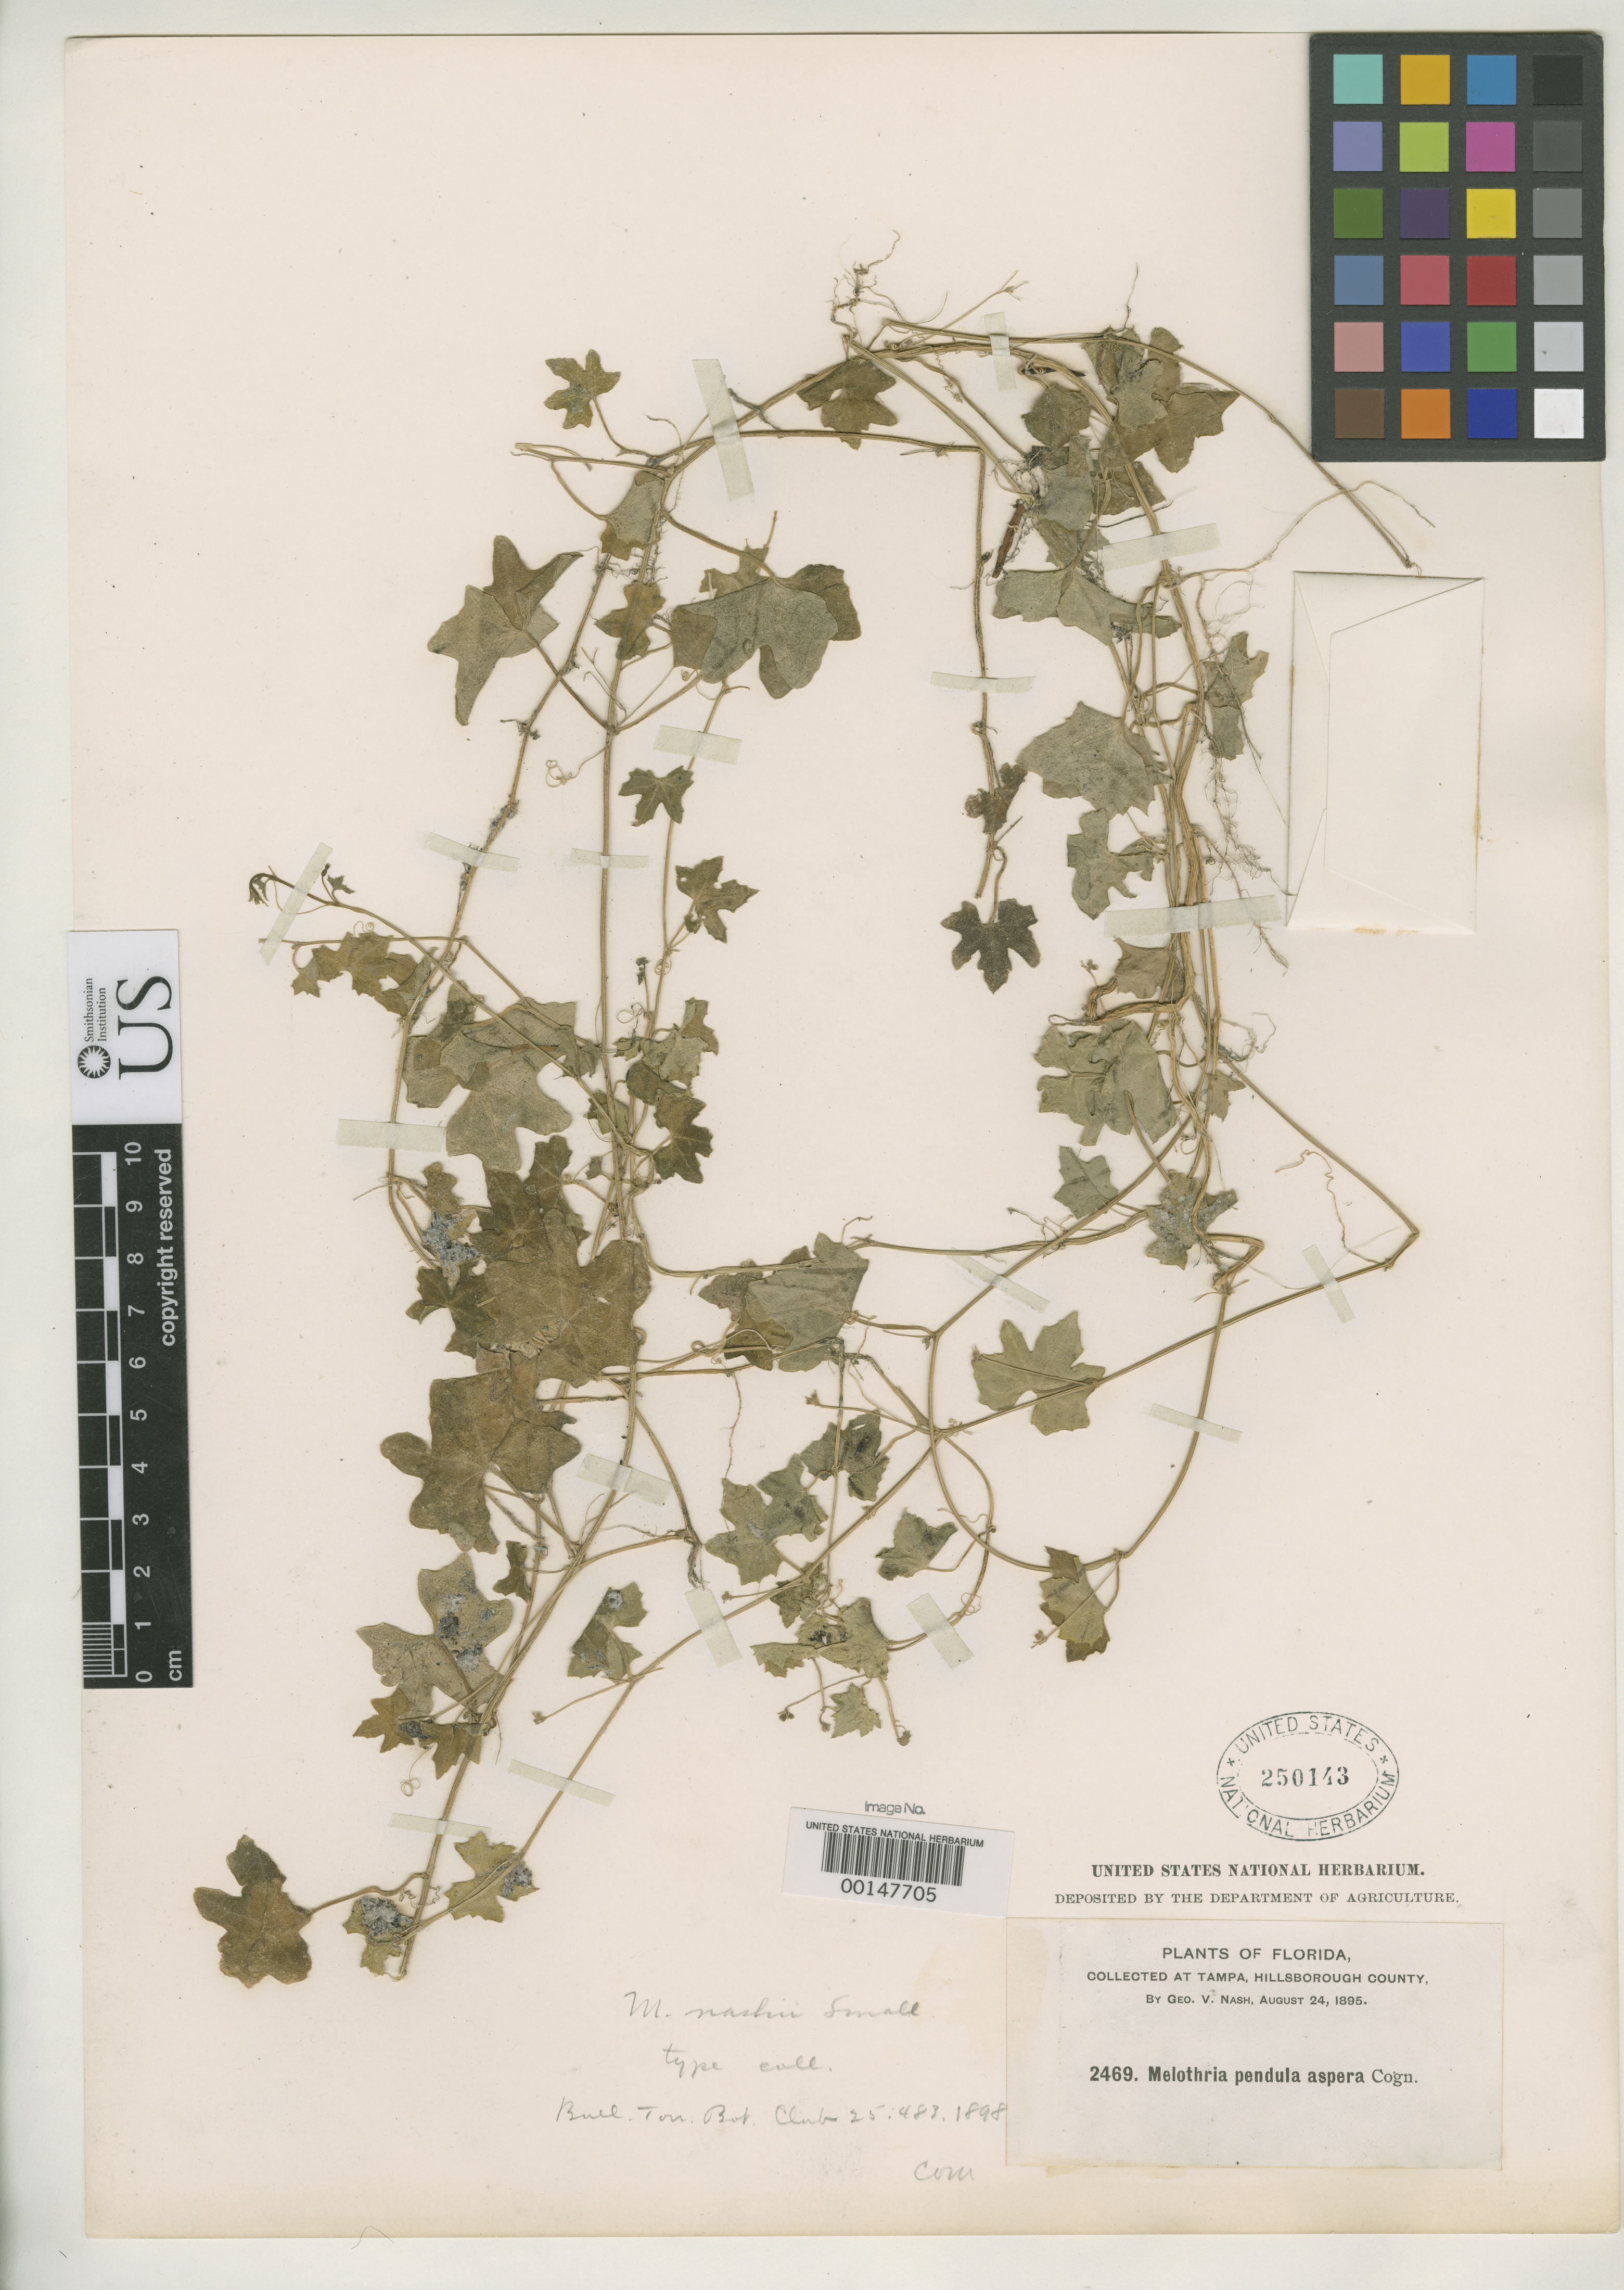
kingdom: Plantae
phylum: Tracheophyta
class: Magnoliopsida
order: Cucurbitales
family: Cucurbitaceae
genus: Melothria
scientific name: Melothria nashii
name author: Small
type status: Type Collection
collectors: G. V. Nash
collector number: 2469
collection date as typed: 24 Aug 1895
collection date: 1895-08-24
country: United States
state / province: Florida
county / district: Hillsborough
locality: Tampa.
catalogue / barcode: US 250143